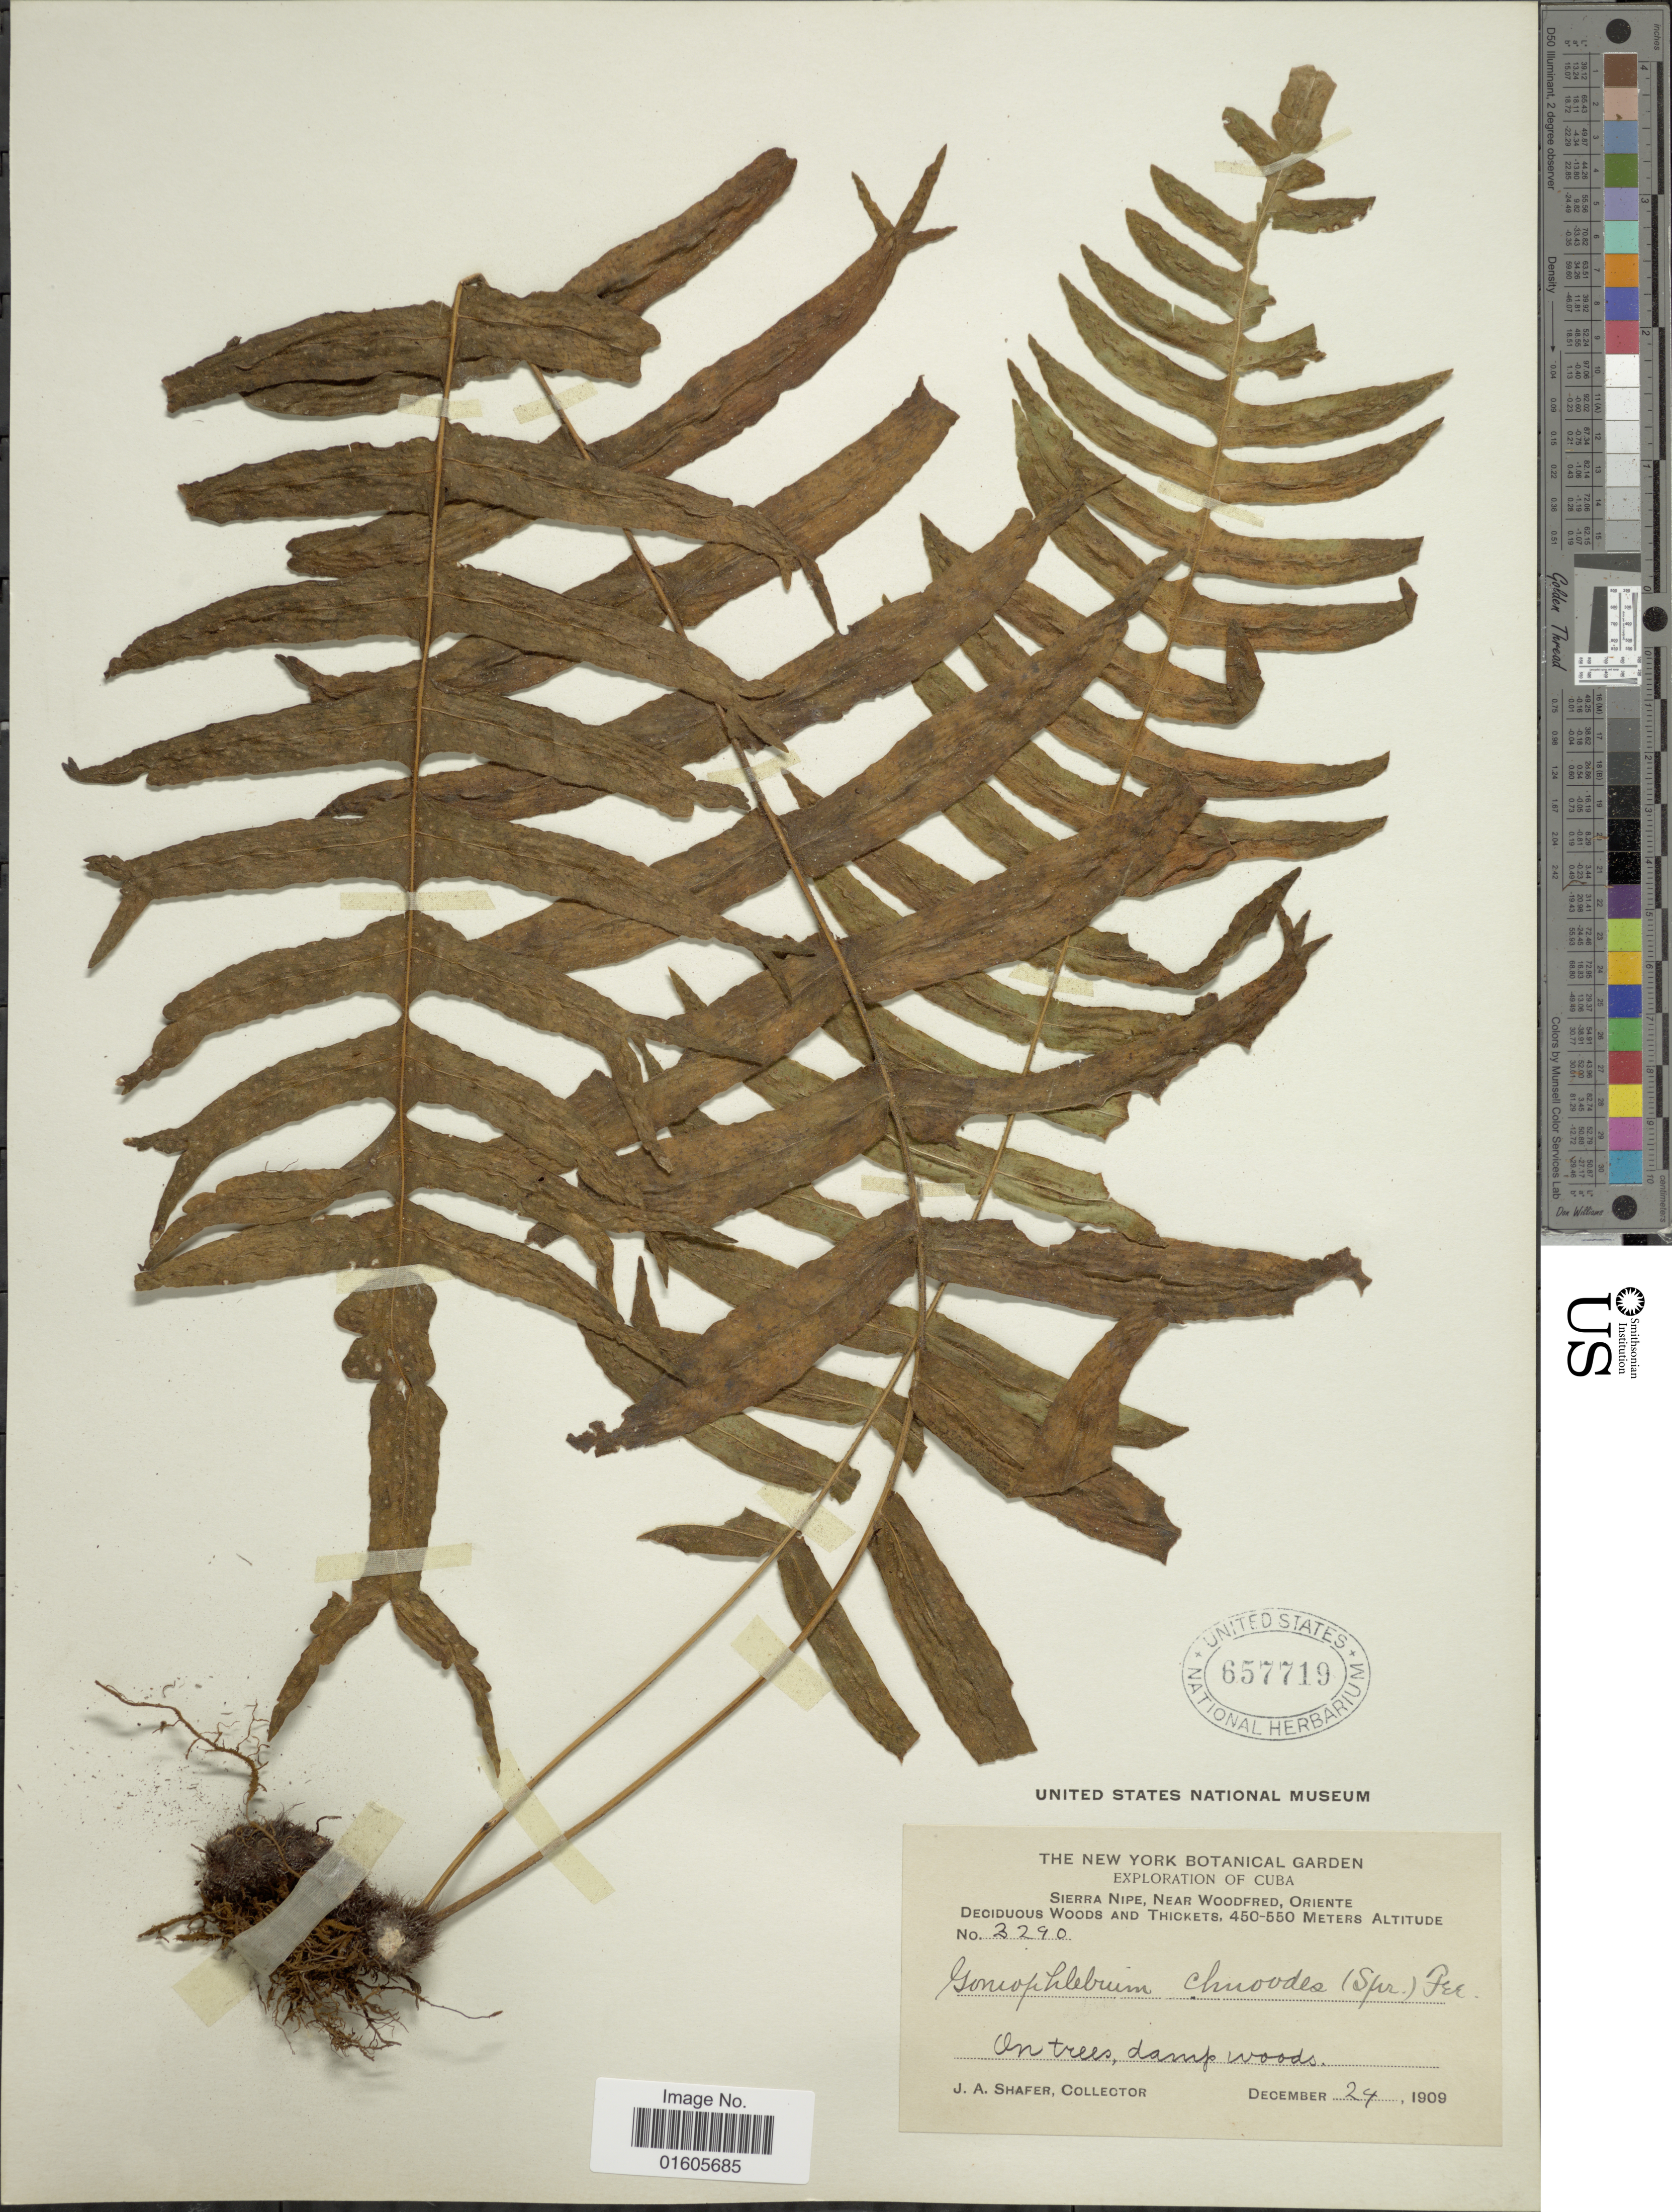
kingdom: Plantae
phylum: Tracheophyta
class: Polypodiopsida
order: Polypodiales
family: Polypodiaceae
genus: Serpocaulon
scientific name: Serpocaulon dissimile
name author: (L.) A.R. Sm.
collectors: J. A. Shafer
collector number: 3290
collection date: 1909-12-24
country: Cuba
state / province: Oriente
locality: Sierra Nipe, near Woodford, Oriente. Deciduous Woods and Thickets.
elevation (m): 450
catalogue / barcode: US 657719